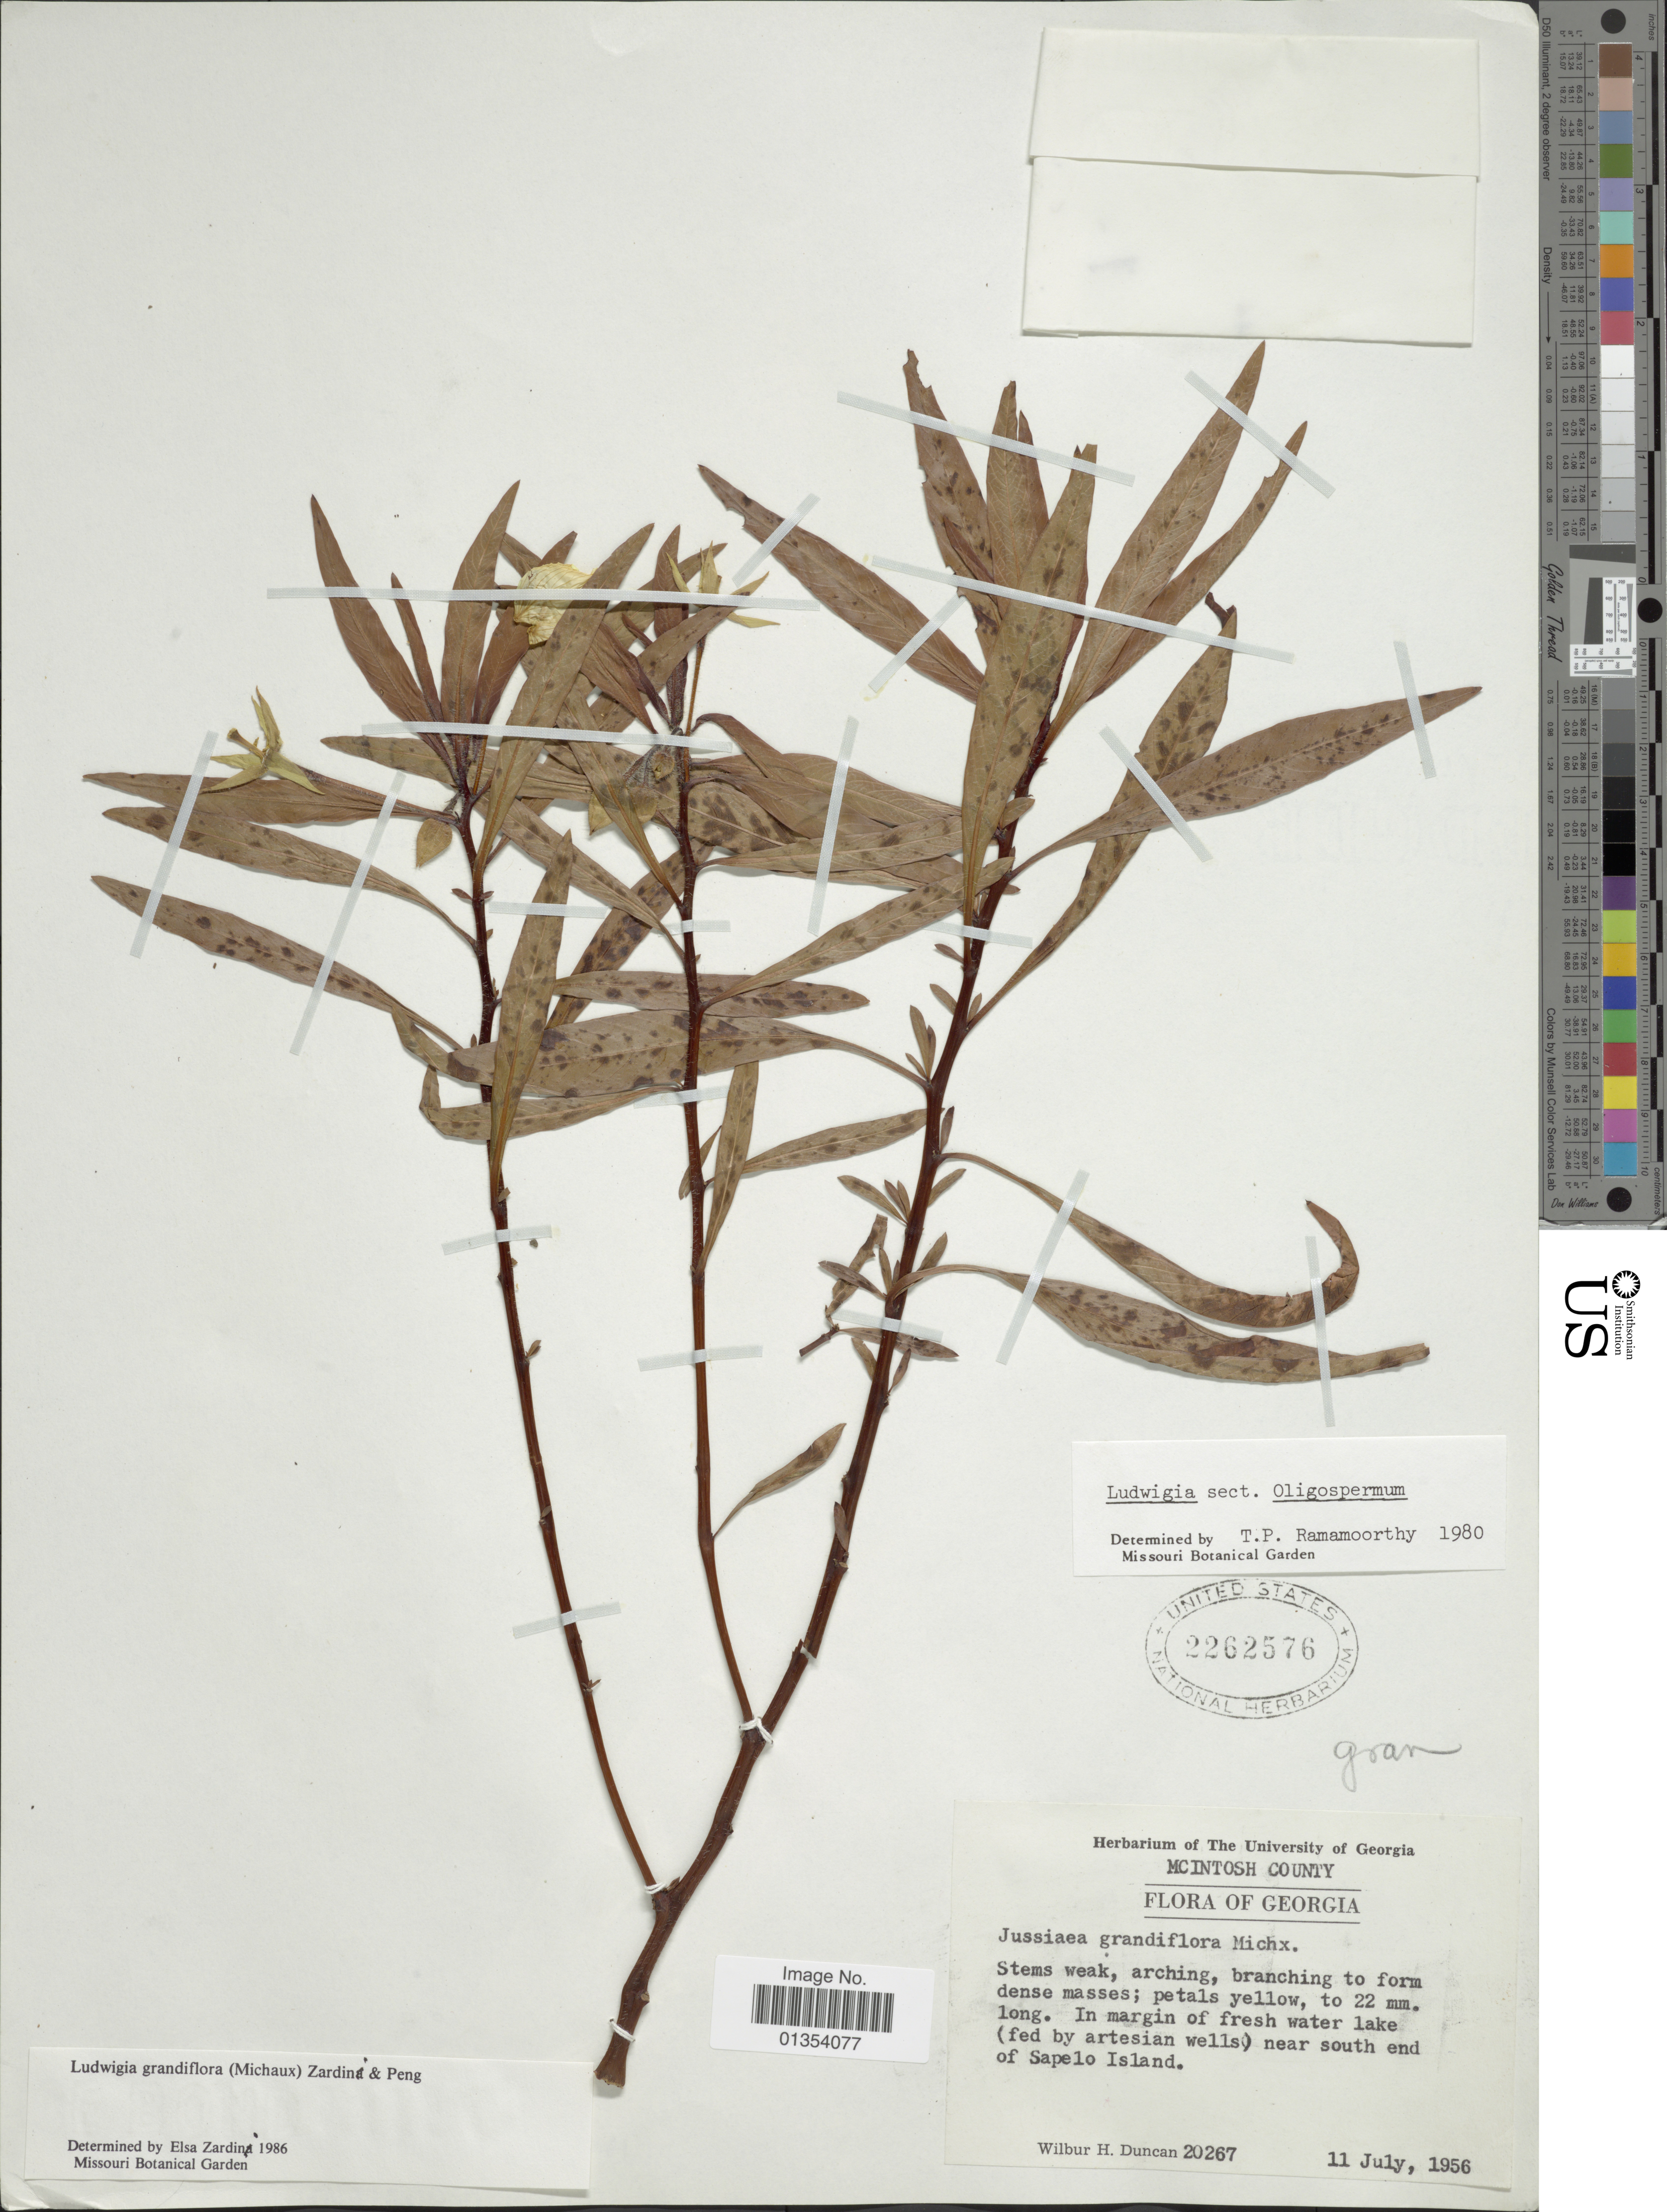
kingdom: Plantae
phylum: Tracheophyta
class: Magnoliopsida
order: Myrtales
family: Onagraceae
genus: Ludwigia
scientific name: Ludwigia grandiflora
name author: (Michx.) Greuter & Burdet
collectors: W. H. Duncan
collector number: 20267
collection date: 1956-07-11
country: United States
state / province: Georgia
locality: Mcintosh County. In margin of fresh water lake near south end of Sapelo Island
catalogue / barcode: US 2262576